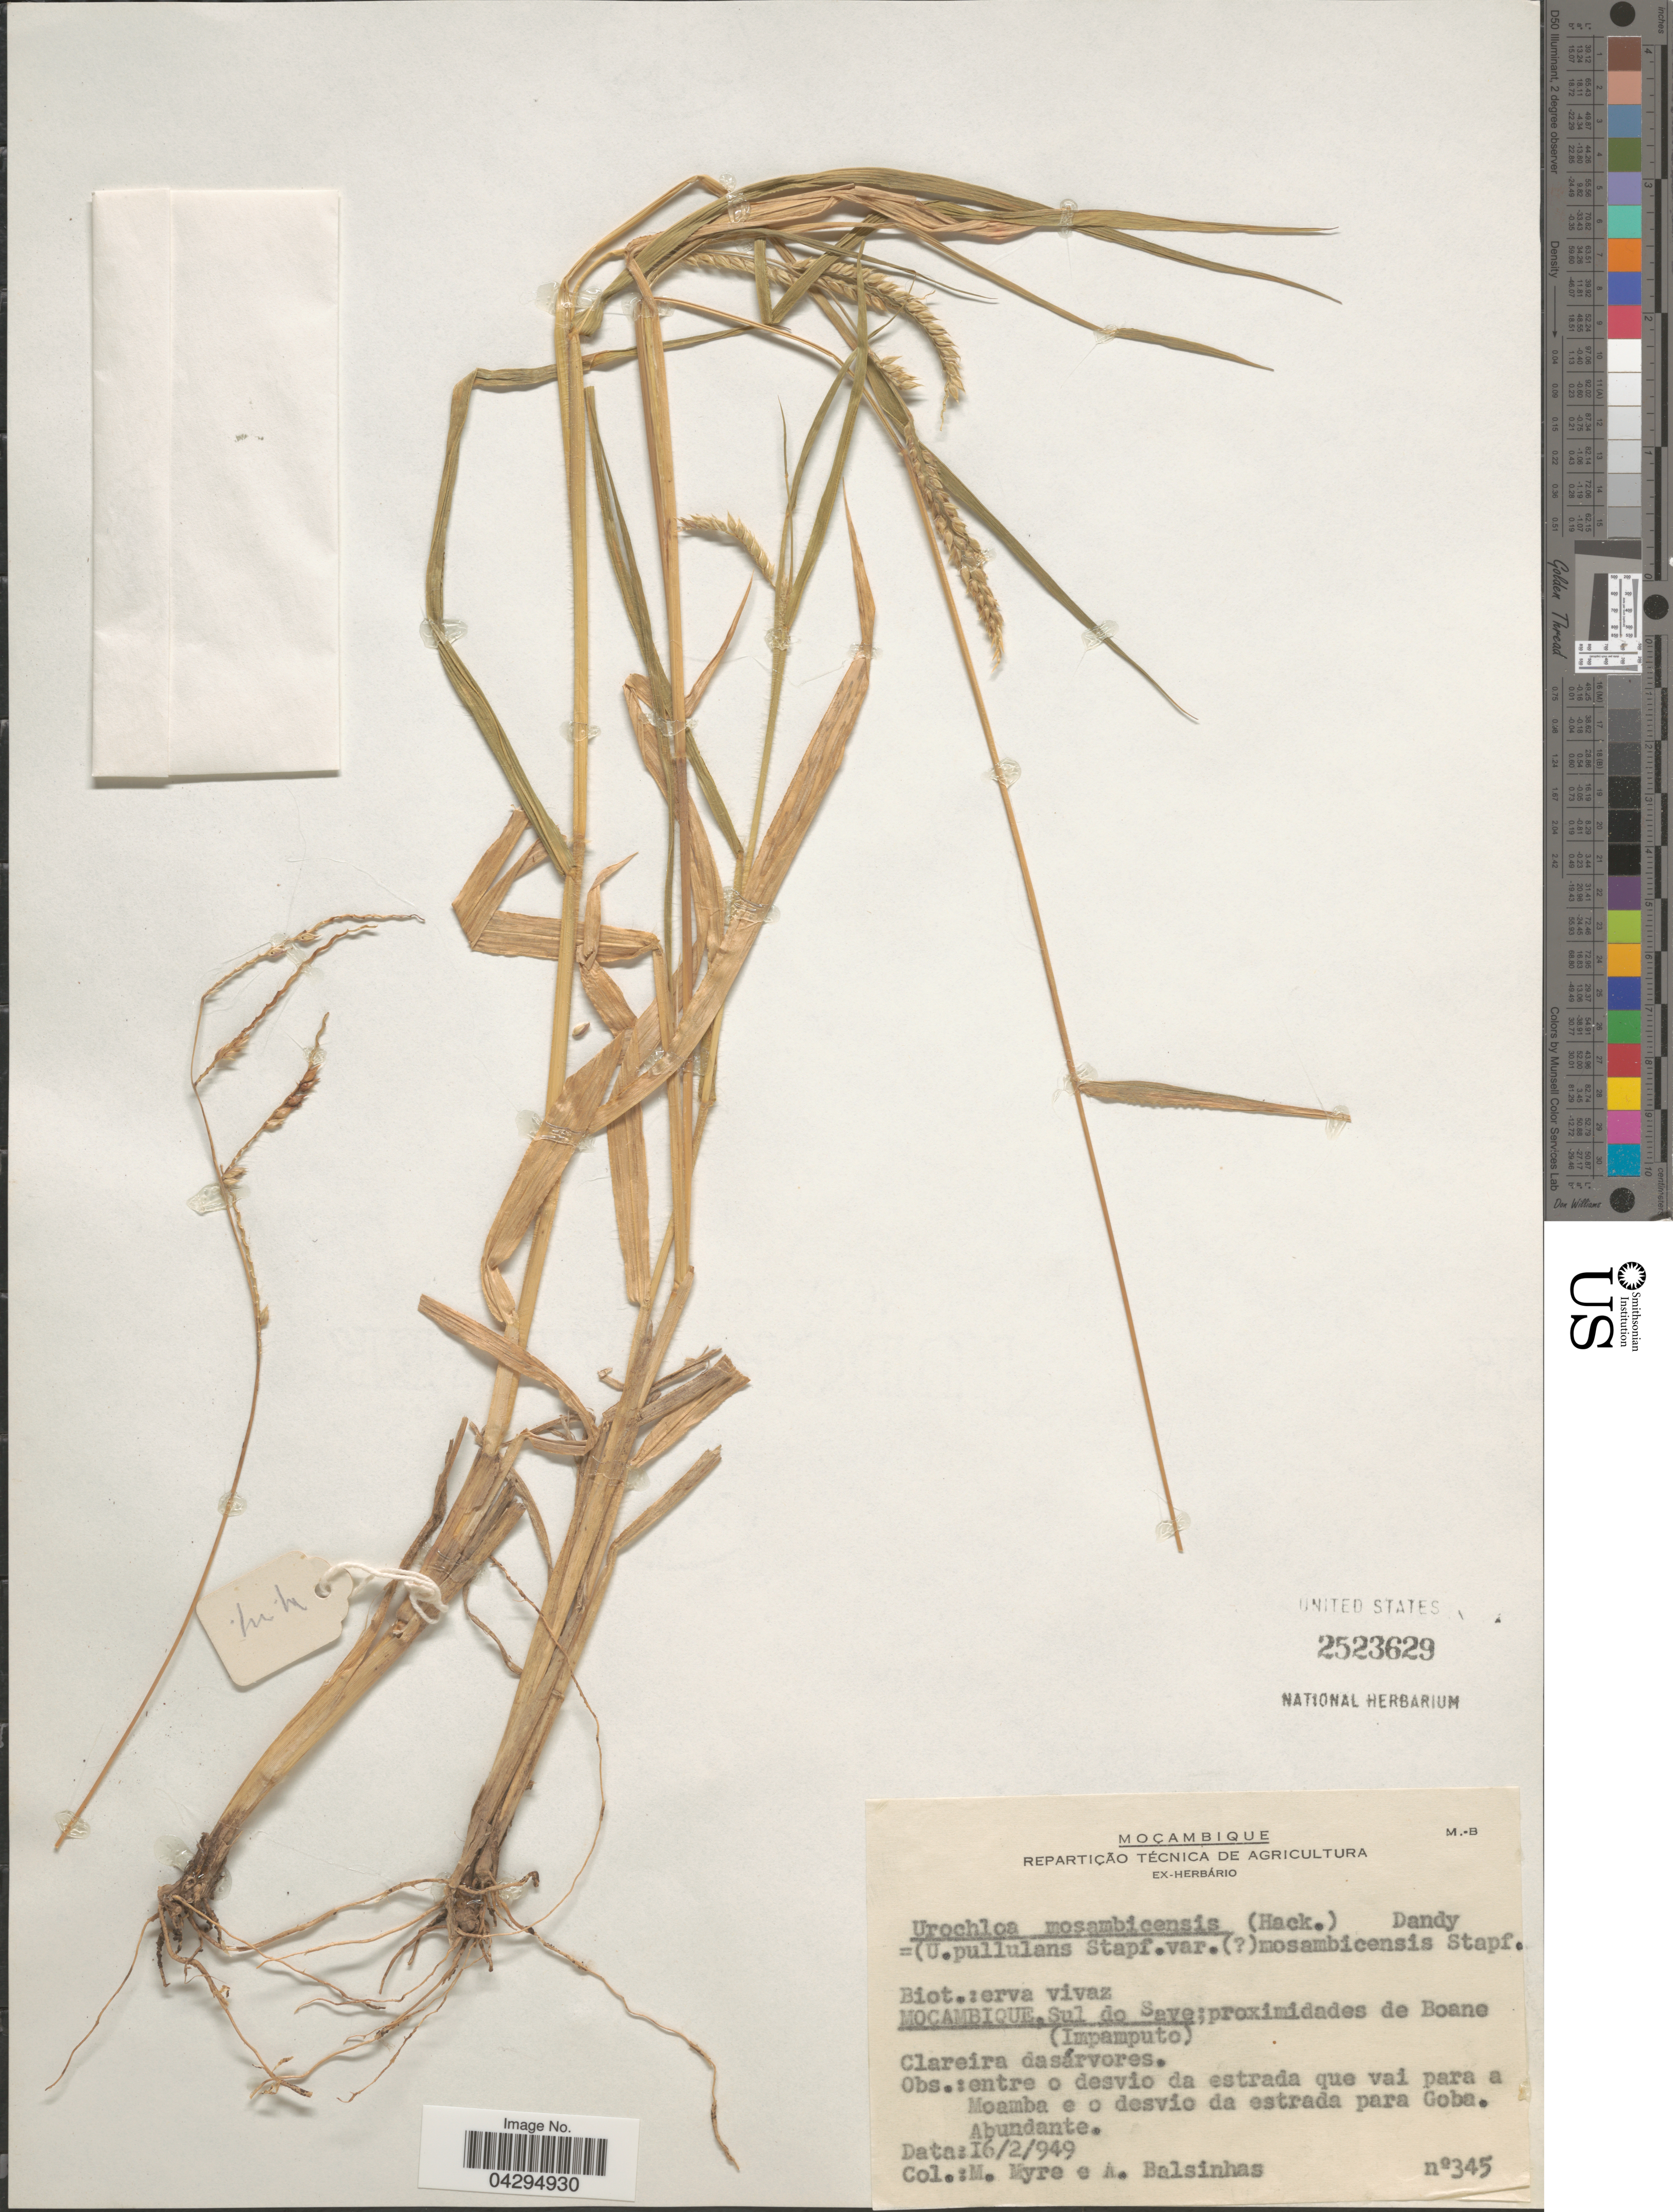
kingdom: Plantae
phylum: Tracheophyta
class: Liliopsida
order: Poales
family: Poaceae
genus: Urochloa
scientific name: Urochloa mosambicensis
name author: (Hack.) Dandy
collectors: Myre, M. & A. A. Balsinhas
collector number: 345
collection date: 1949-02-16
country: Mozambique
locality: Moçambique. Entre o desvio da estrada que vai para a Moamba e o desvio da estrada para Goba.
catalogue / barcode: US 2523629